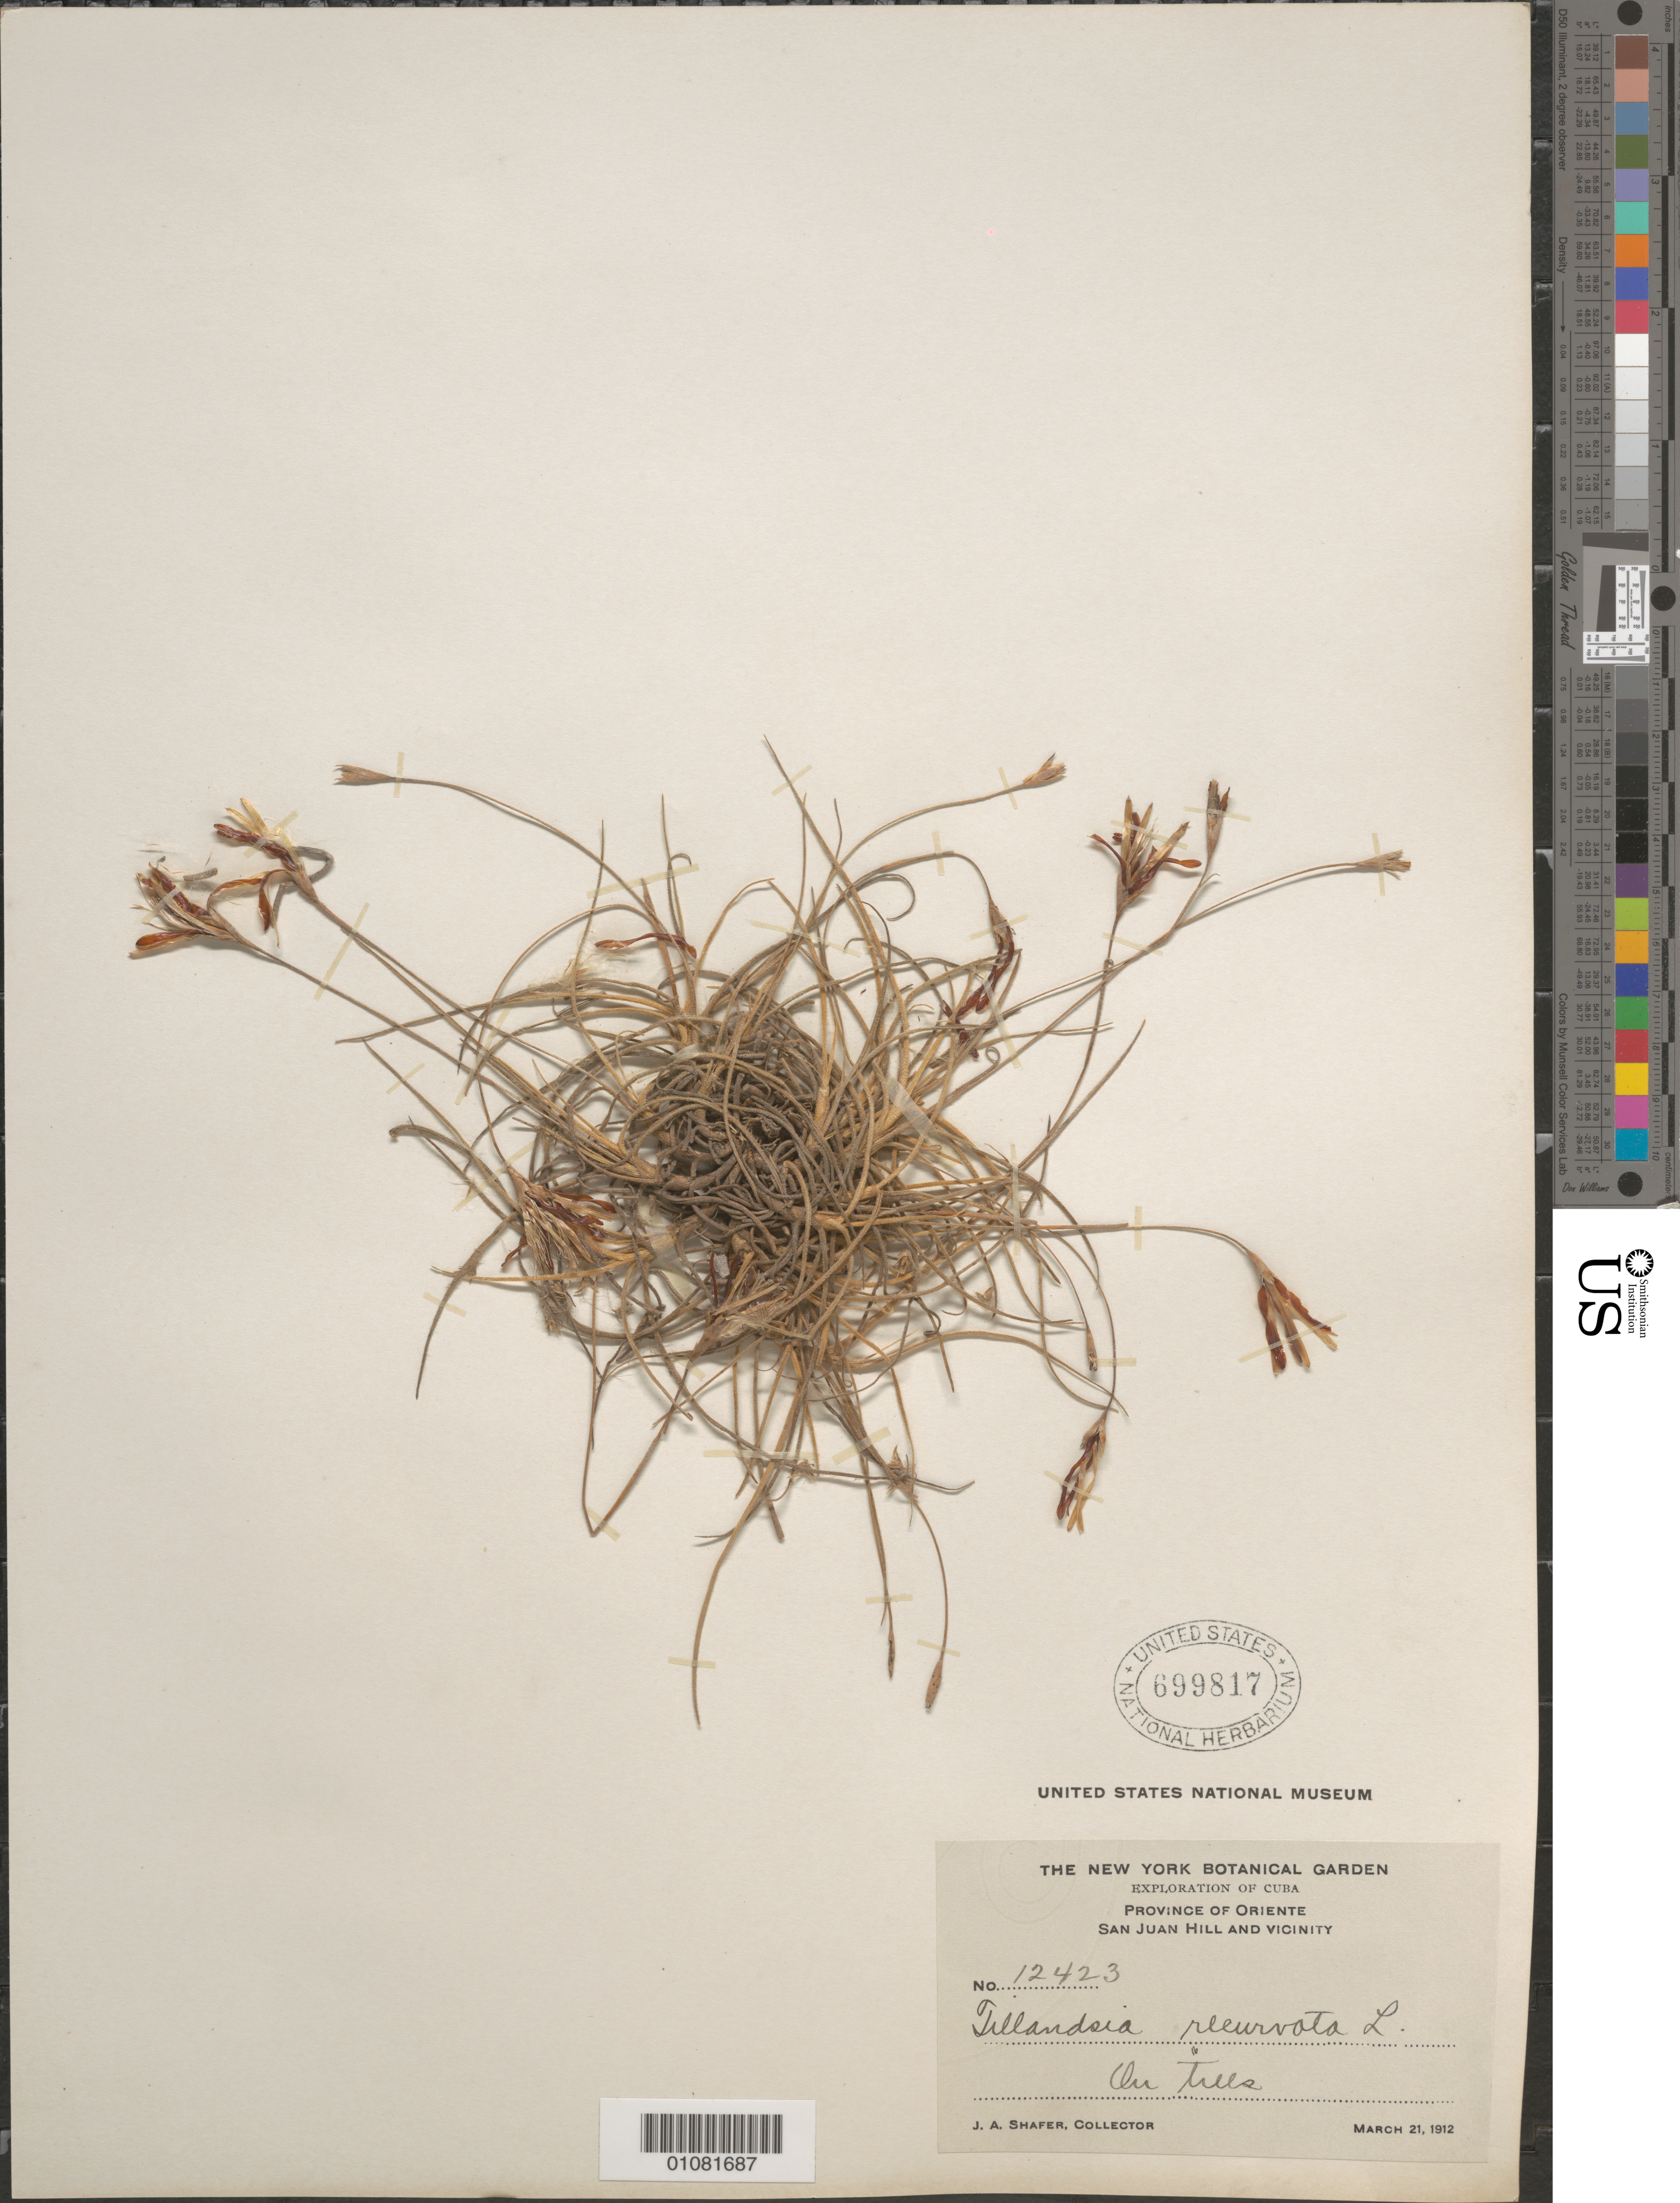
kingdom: Plantae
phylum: Tracheophyta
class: Liliopsida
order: Poales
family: Bromeliaceae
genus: Tillandsia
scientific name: Tillandsia recurvata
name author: L.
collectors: J. A. Shafer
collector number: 12423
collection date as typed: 21 Mar 1912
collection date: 1912-03-21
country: Cuba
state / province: Oriente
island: Cuba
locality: San Juan Hill and vicinity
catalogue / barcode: US 699817